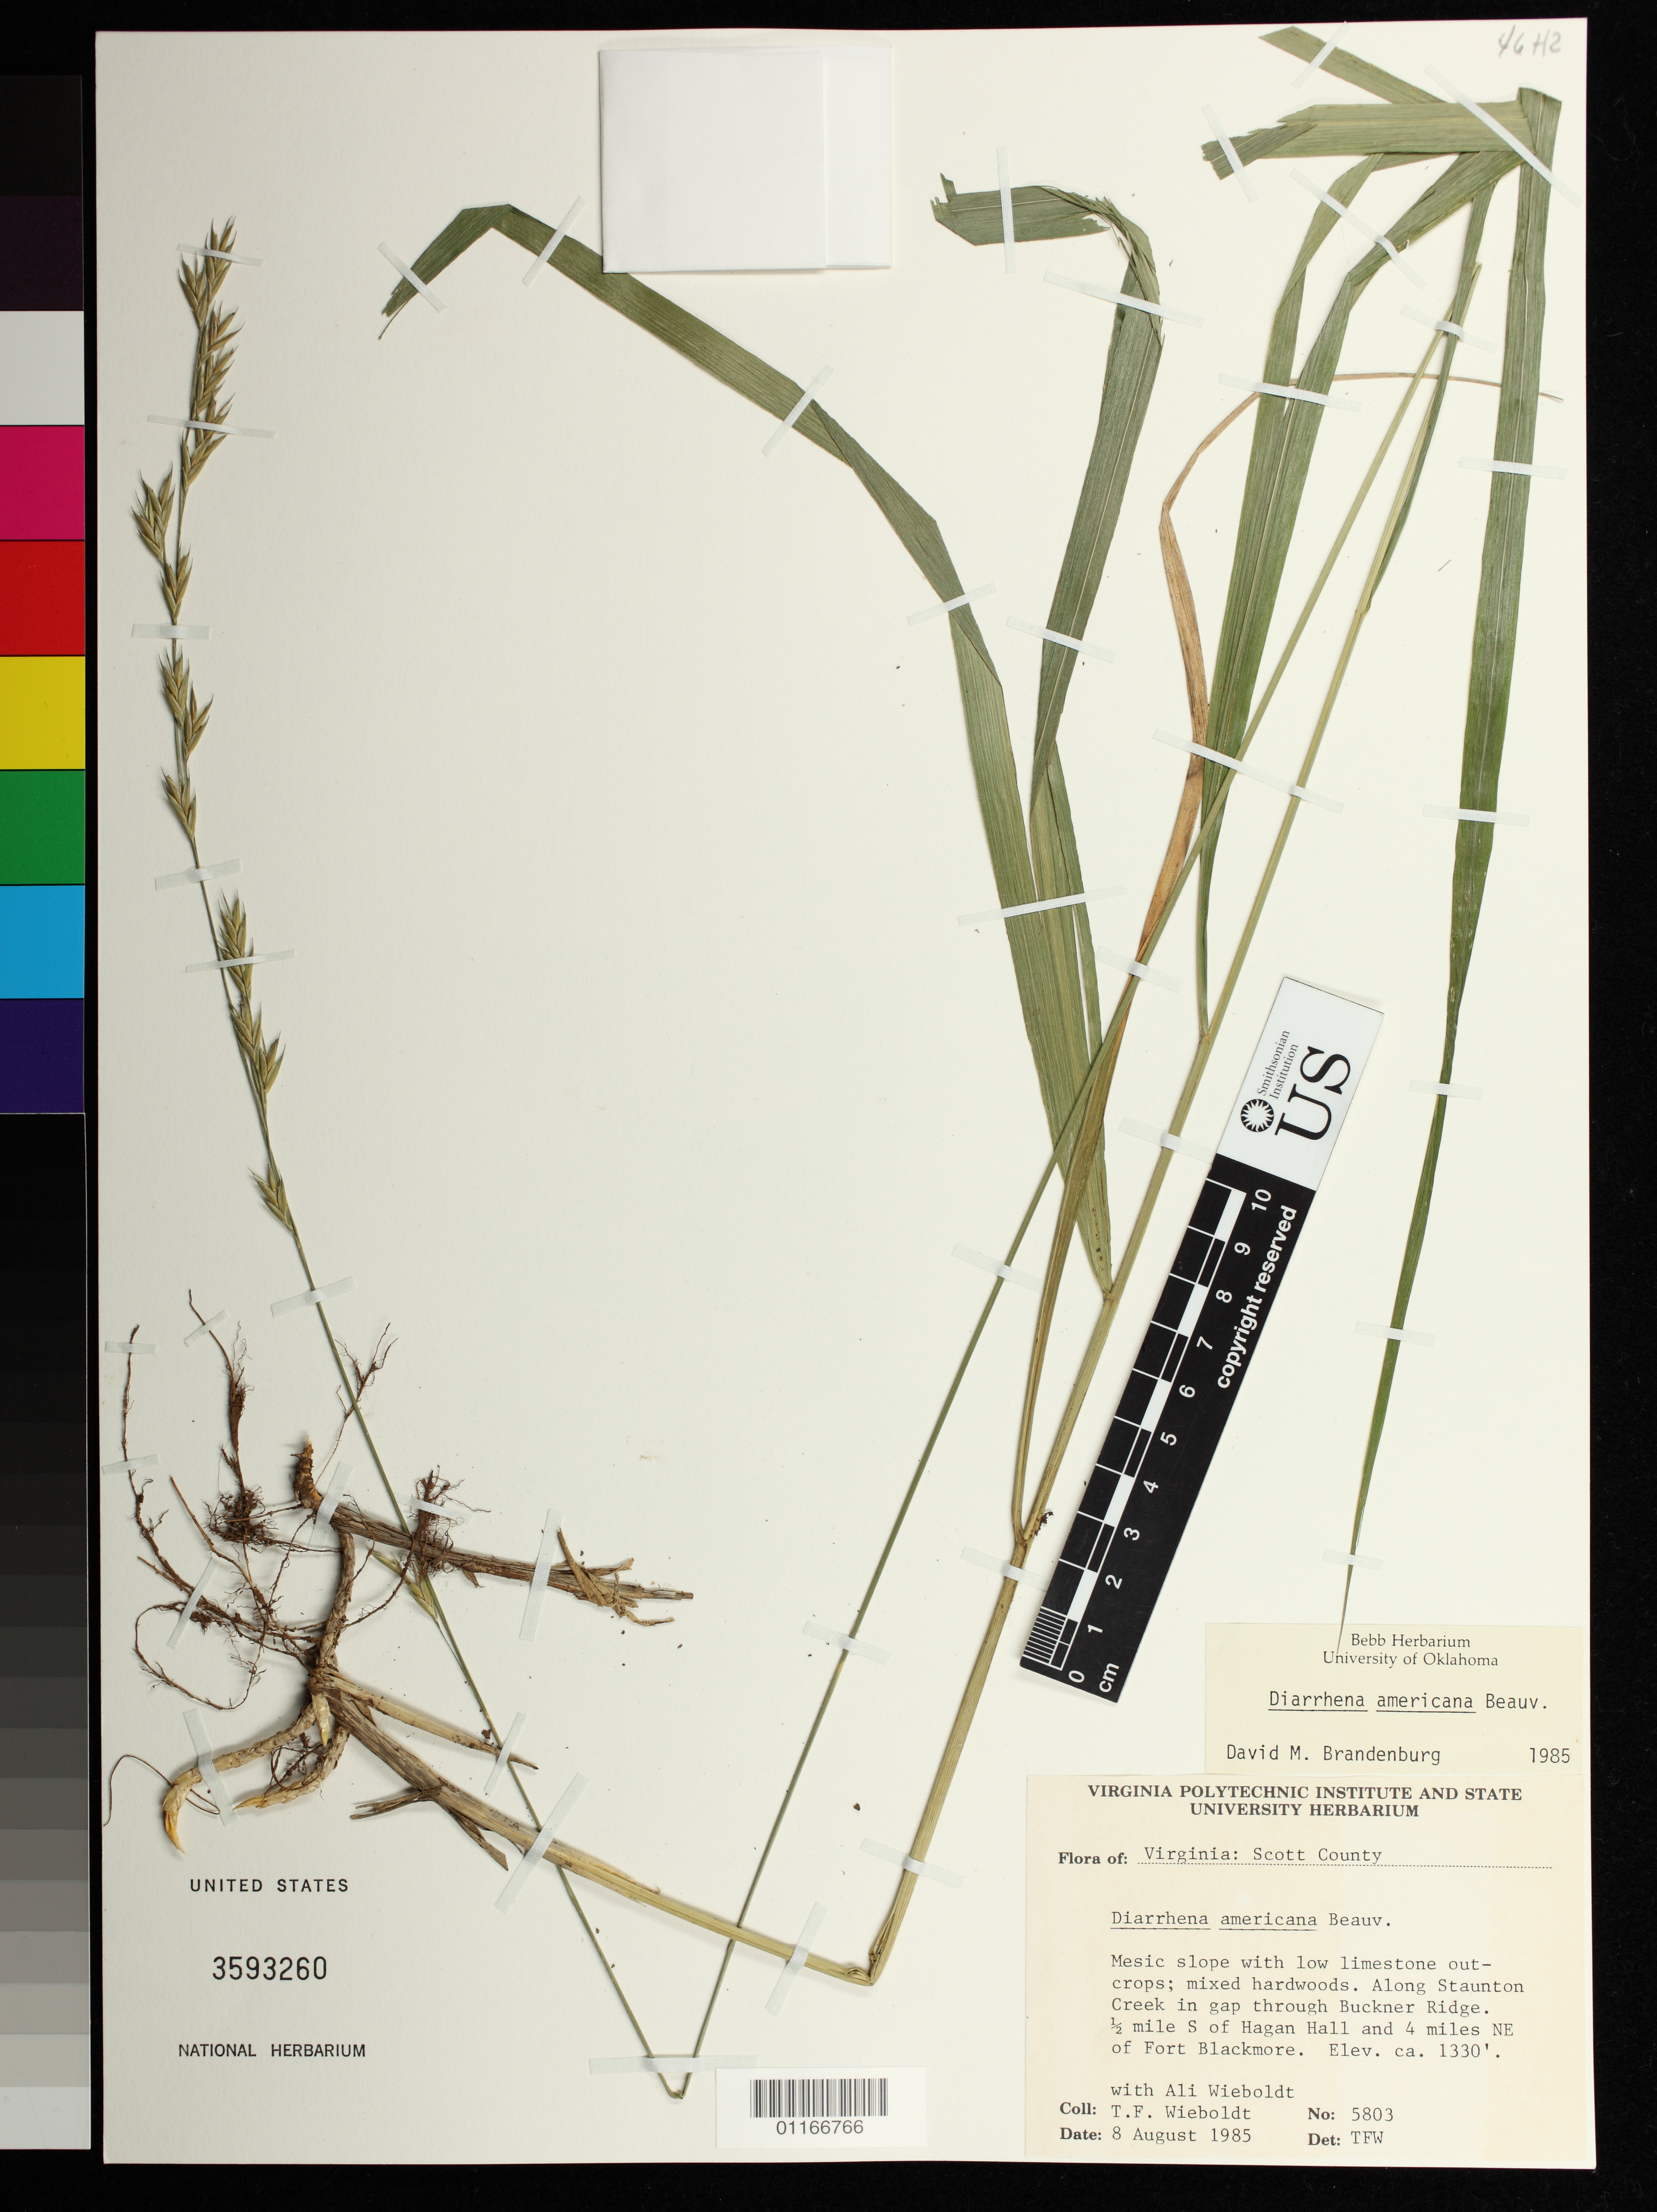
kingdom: Plantae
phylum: Tracheophyta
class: Liliopsida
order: Poales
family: Poaceae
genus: Diarrhena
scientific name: Diarrhena americana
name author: P. Beauv.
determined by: Wieboldt, Thomas F.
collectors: T. Wieboldt & A. Wieboldt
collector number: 5803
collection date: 1985-08-08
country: United States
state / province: Virginia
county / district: Scott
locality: Along Staunton Creek in gap through Buckner Ridge. 0.5 miles S of Hagan Hall and 4 miles NE of Fort Blackmore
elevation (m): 405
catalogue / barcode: US 3593260